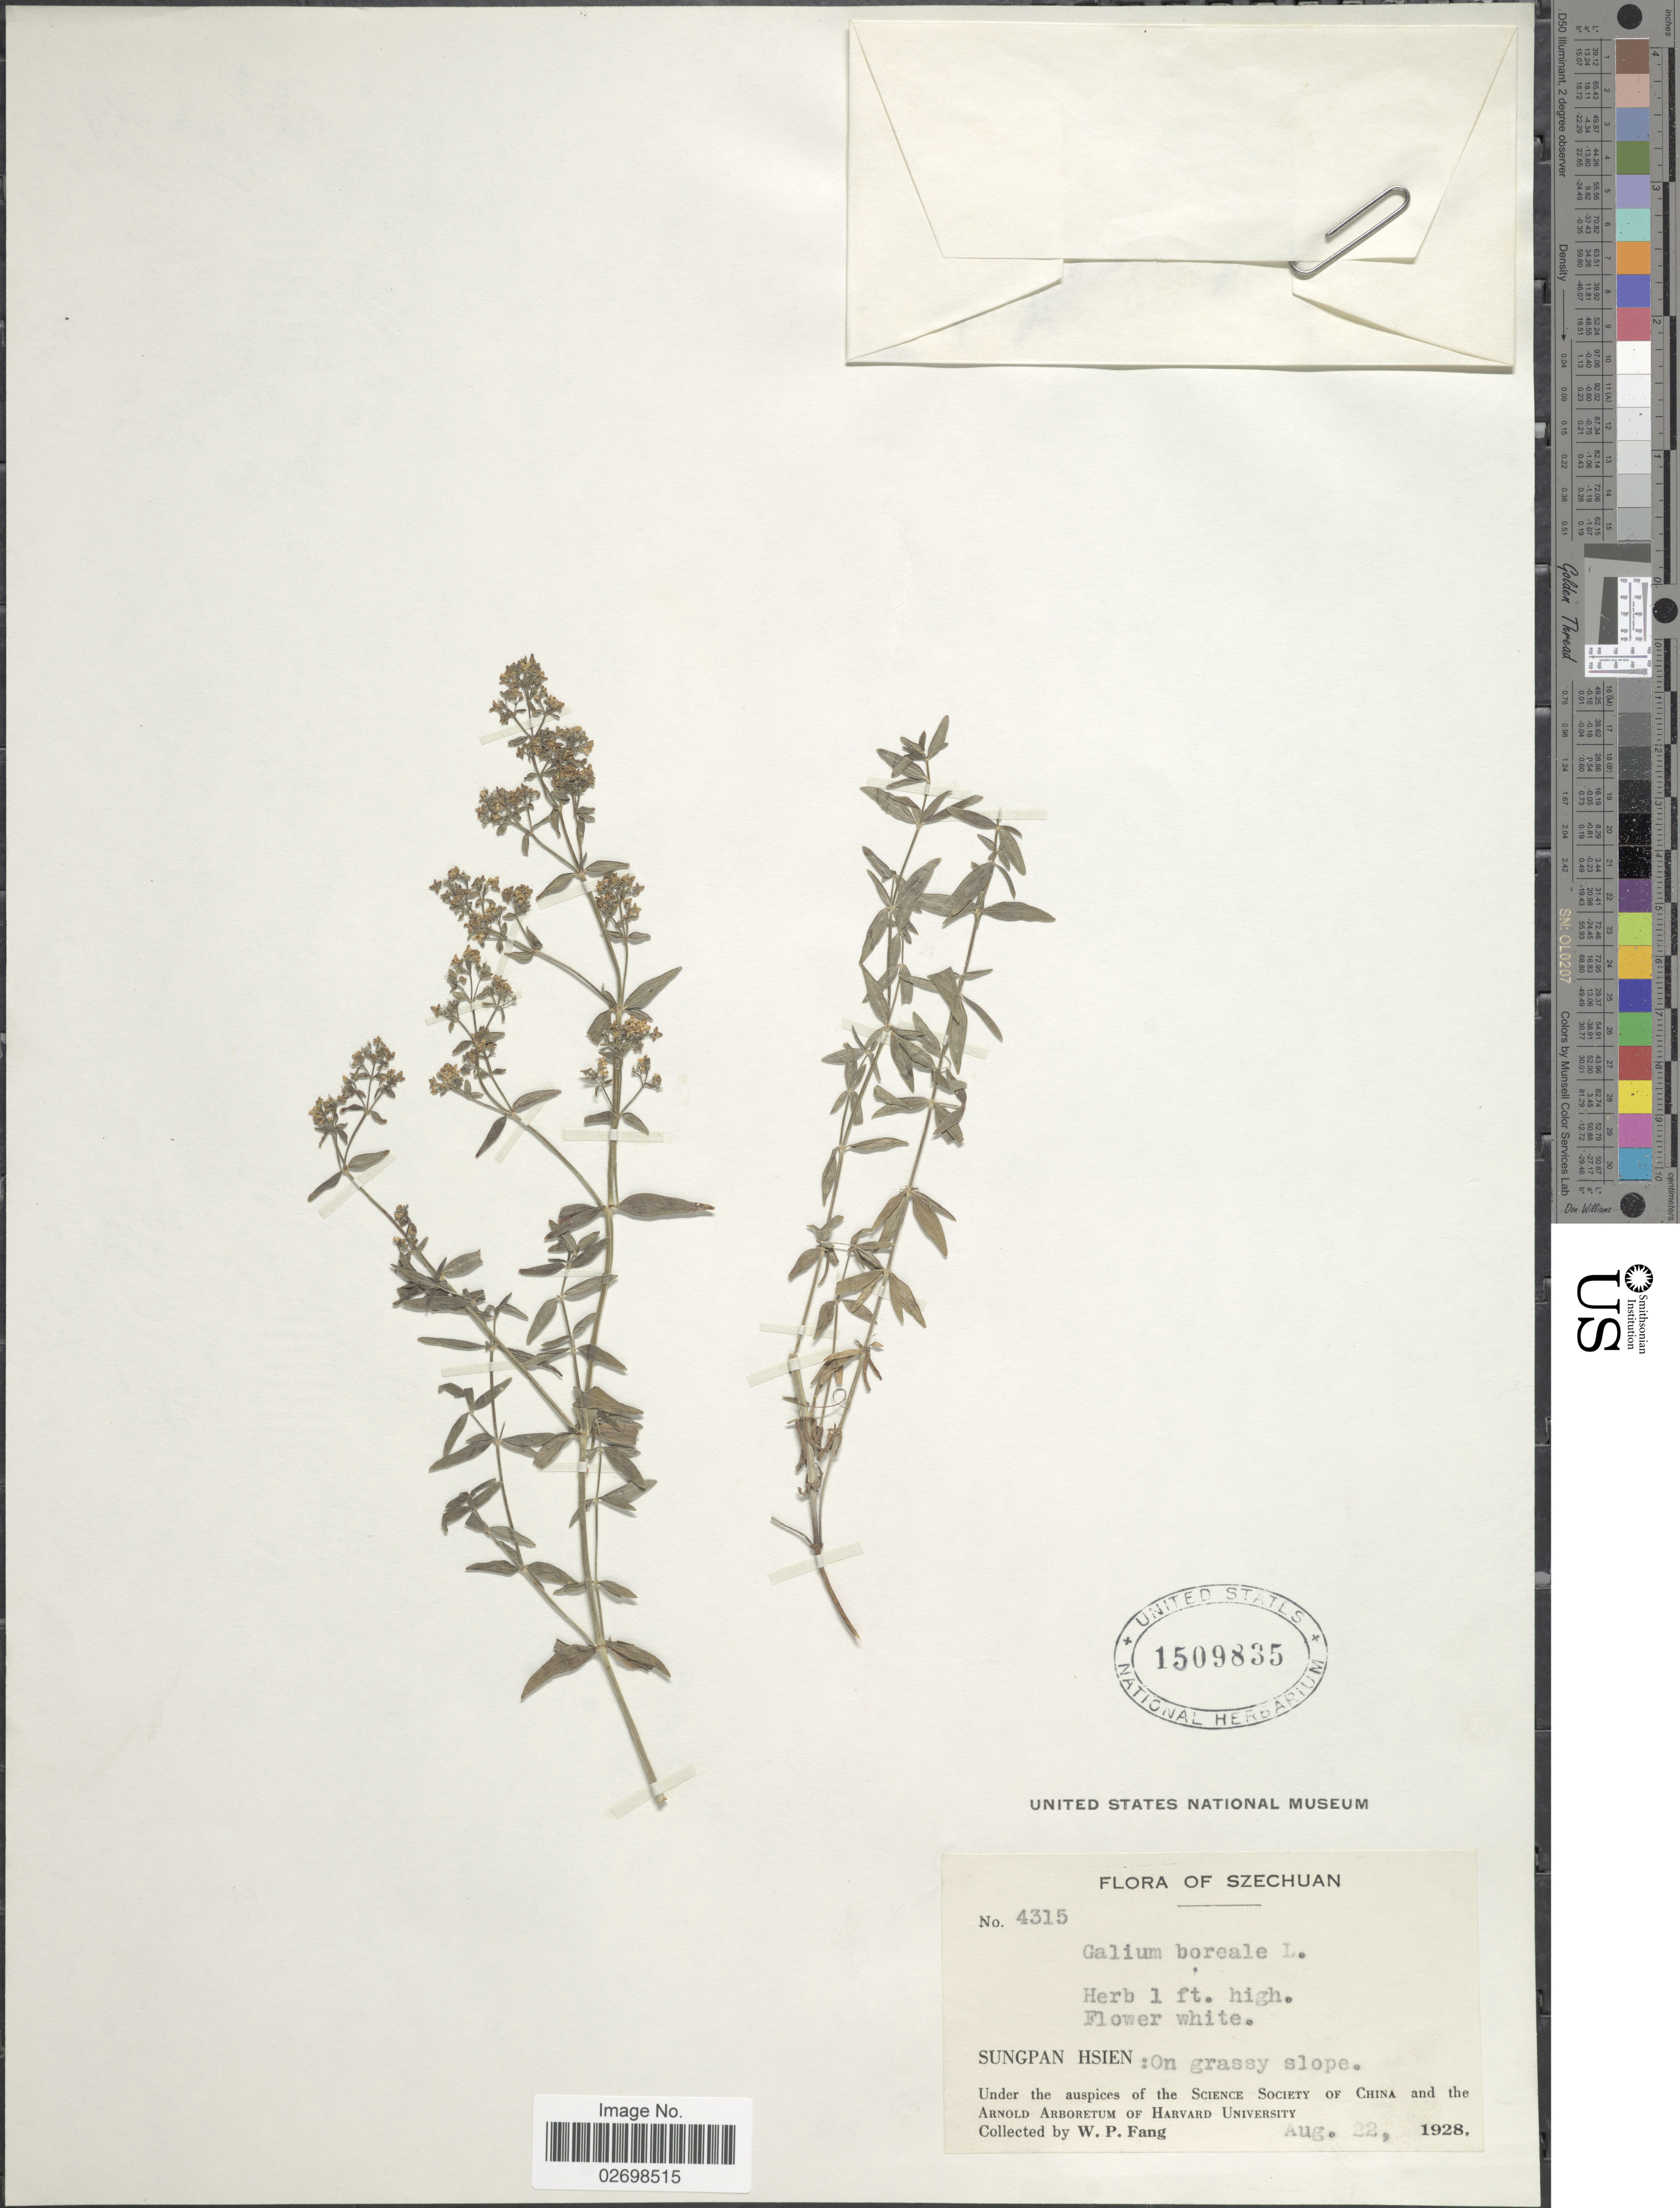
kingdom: Plantae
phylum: Tracheophyta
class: Magnoliopsida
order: Gentianales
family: Rubiaceae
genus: Galium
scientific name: Galium boreale L.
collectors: W. P. Fang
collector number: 4315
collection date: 1928-08-22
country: China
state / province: Sichuan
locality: Szechuan, Sungpan Hsien: on grossy slope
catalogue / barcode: US 1509835